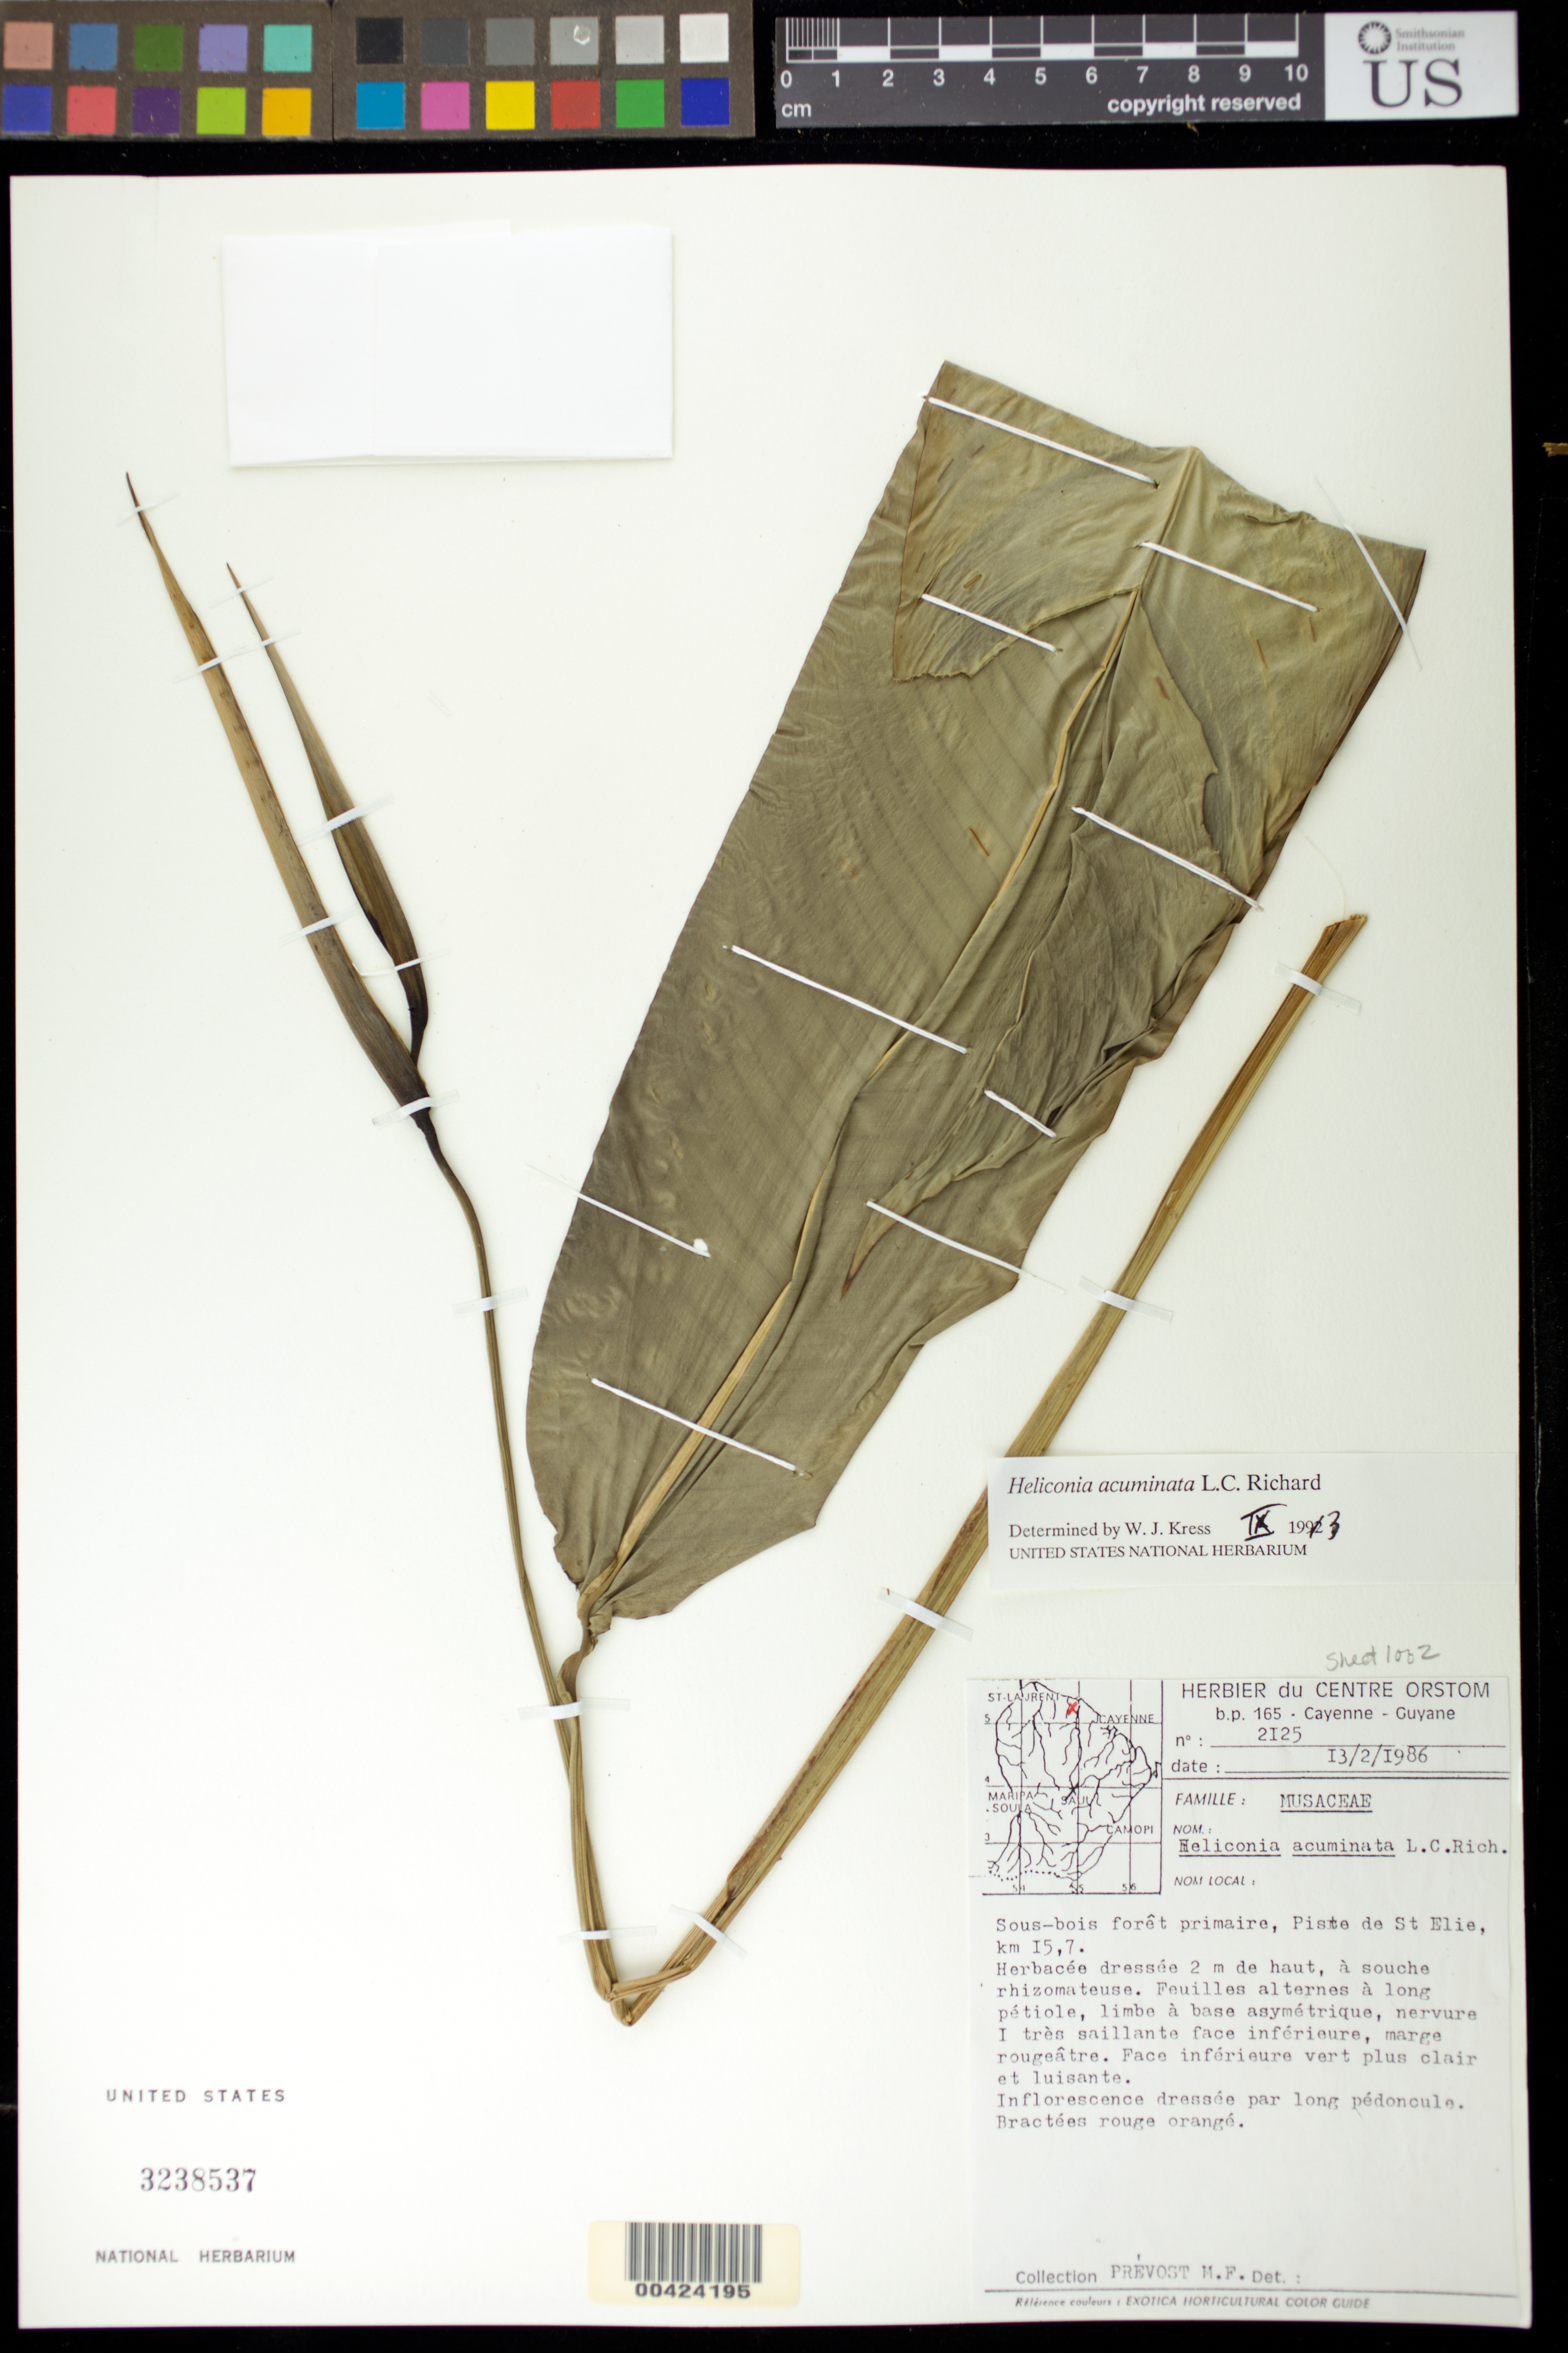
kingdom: Plantae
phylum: Tracheophyta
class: Liliopsida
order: Zingiberales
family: Heliconiaceae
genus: Heliconia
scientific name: Heliconia acuminata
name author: A. Rich.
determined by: Kress, W. J., (US), Smithsonian Institution - National Museum of Natural History (UNITED STATES)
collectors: M.-F. Prévost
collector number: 2125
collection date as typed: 13 Feb 1986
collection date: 1986-02-13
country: French Guiana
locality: Piste de saint elie, km 15.7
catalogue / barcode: US 3238537